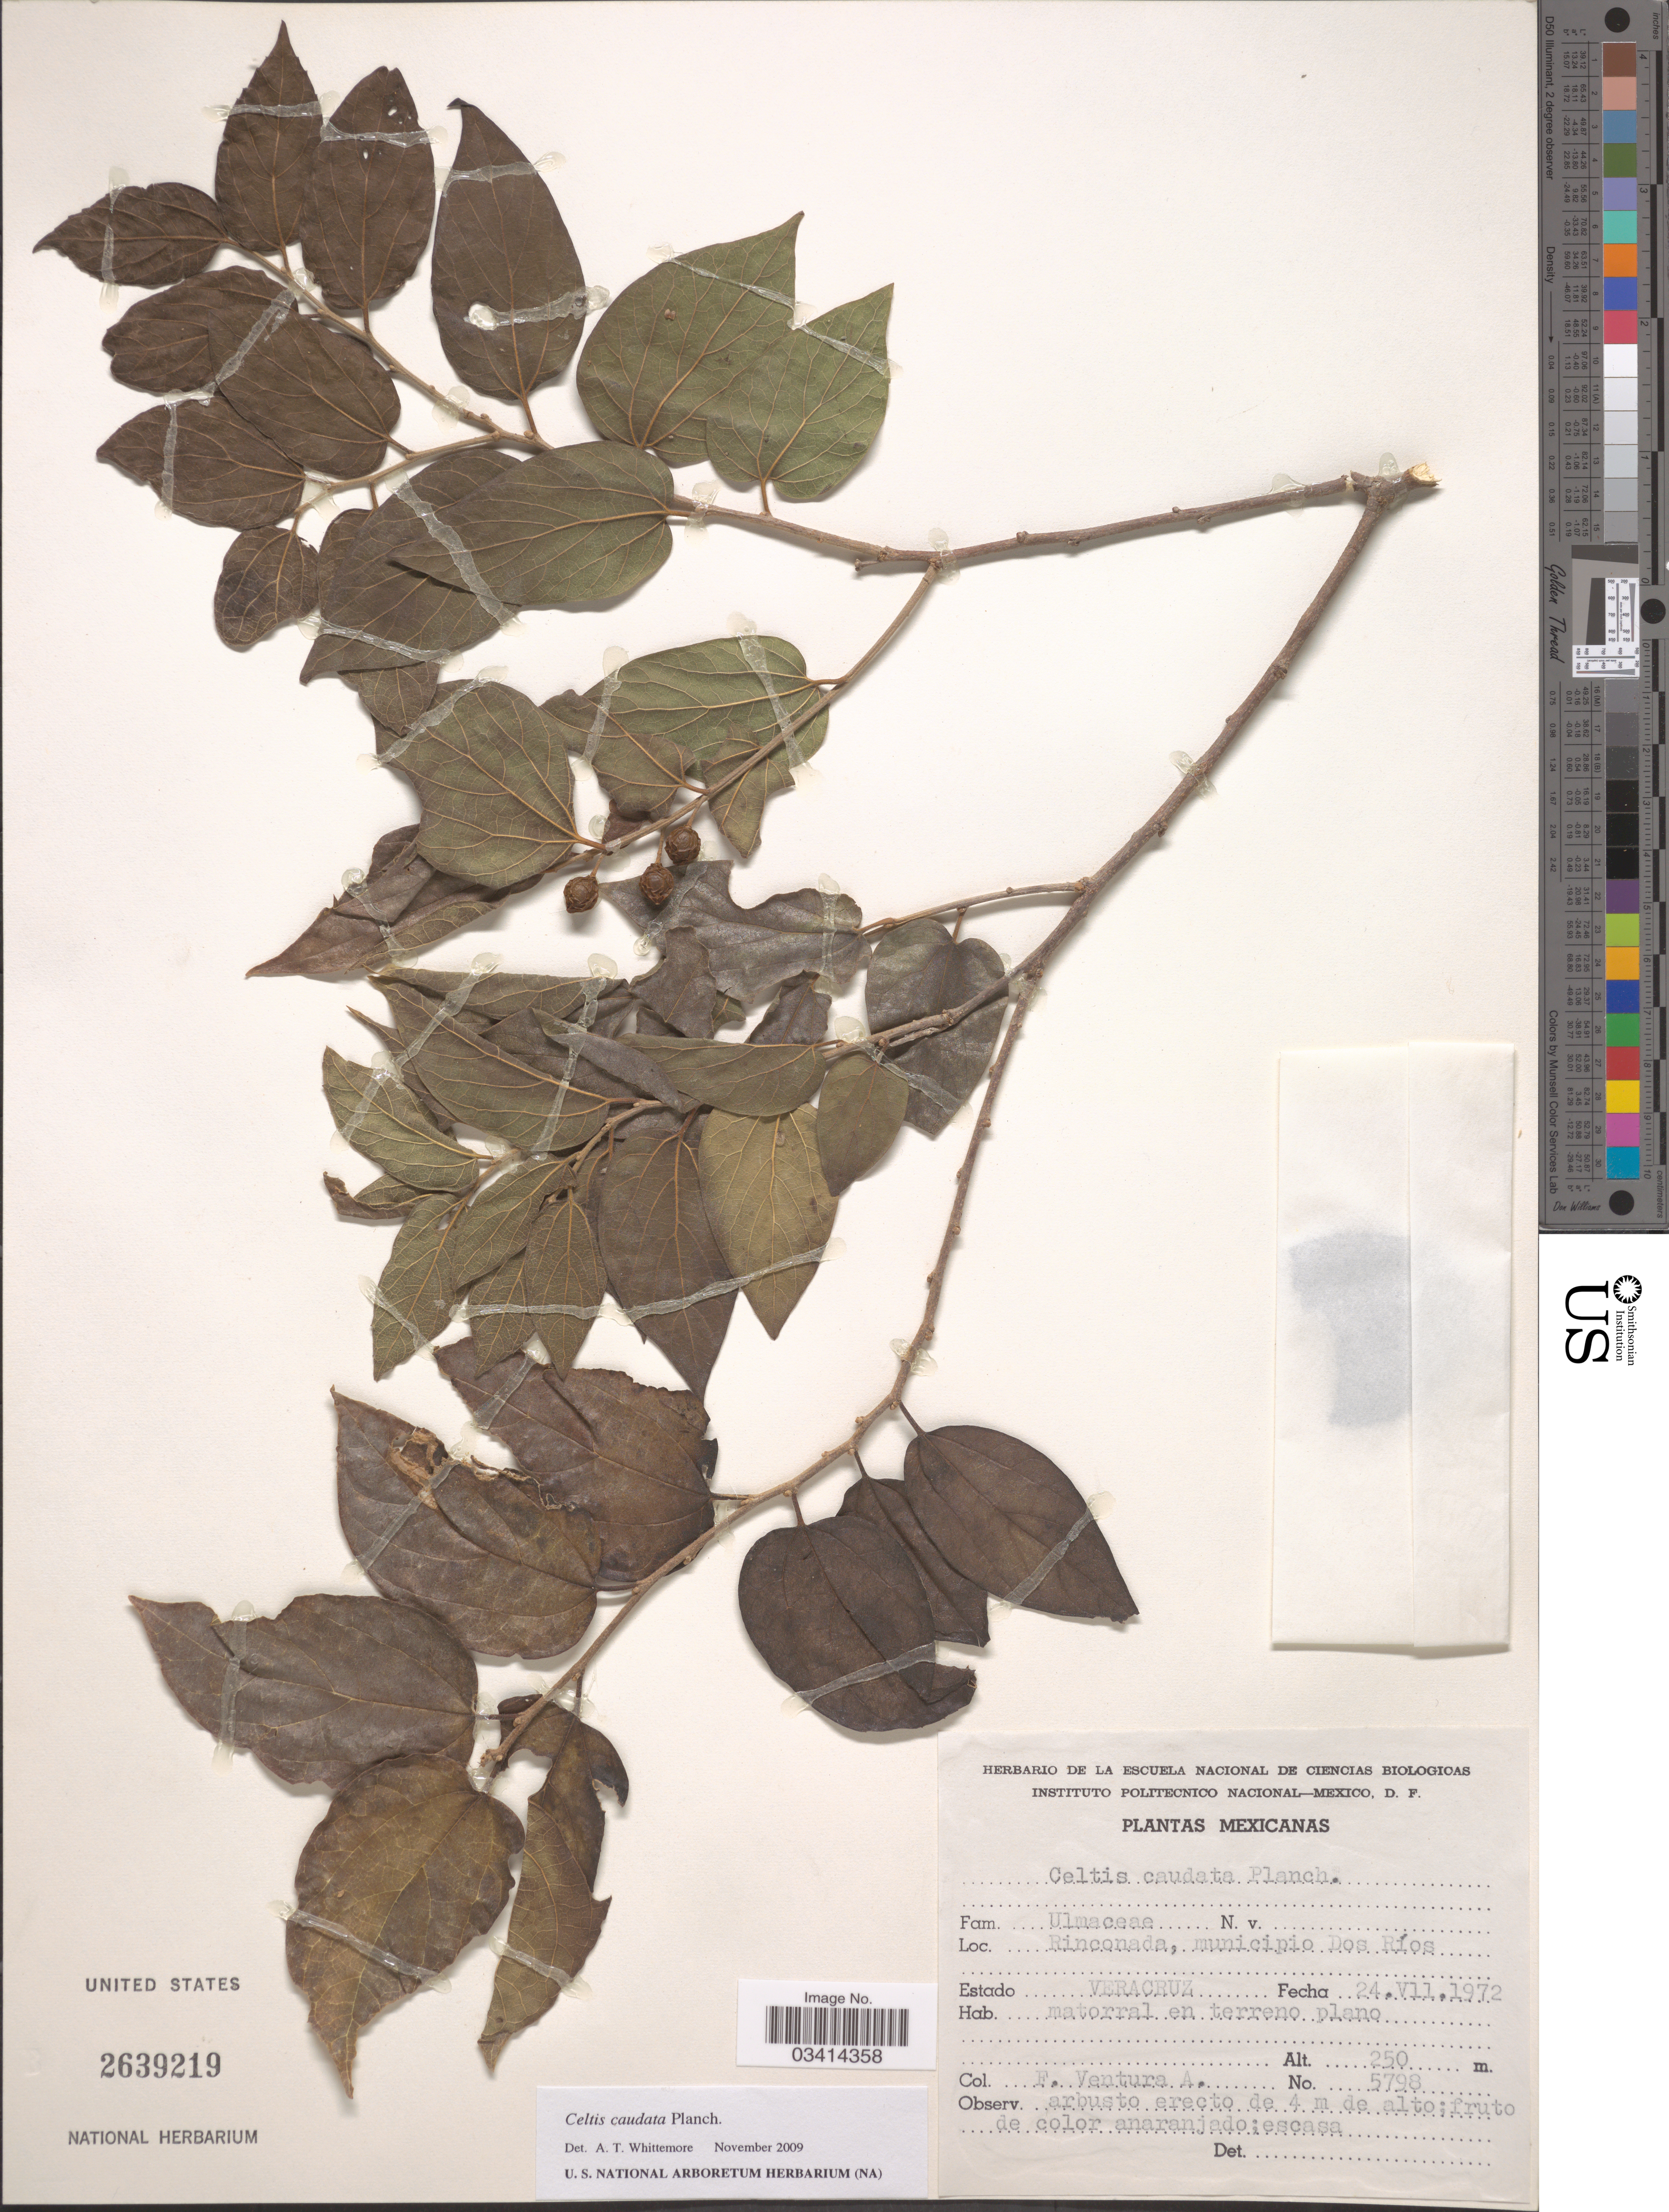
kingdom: Plantae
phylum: Tracheophyta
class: Magnoliopsida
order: Rosales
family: Cannabaceae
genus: Celtis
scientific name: Celtis caudata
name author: Planch.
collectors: F. Ventura A.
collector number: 5798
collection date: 1972-07-24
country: Mexico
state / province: Veracruz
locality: Rinconada, municipio Dos Ríos. Estado Veracruz.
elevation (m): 250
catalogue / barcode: US 2639219